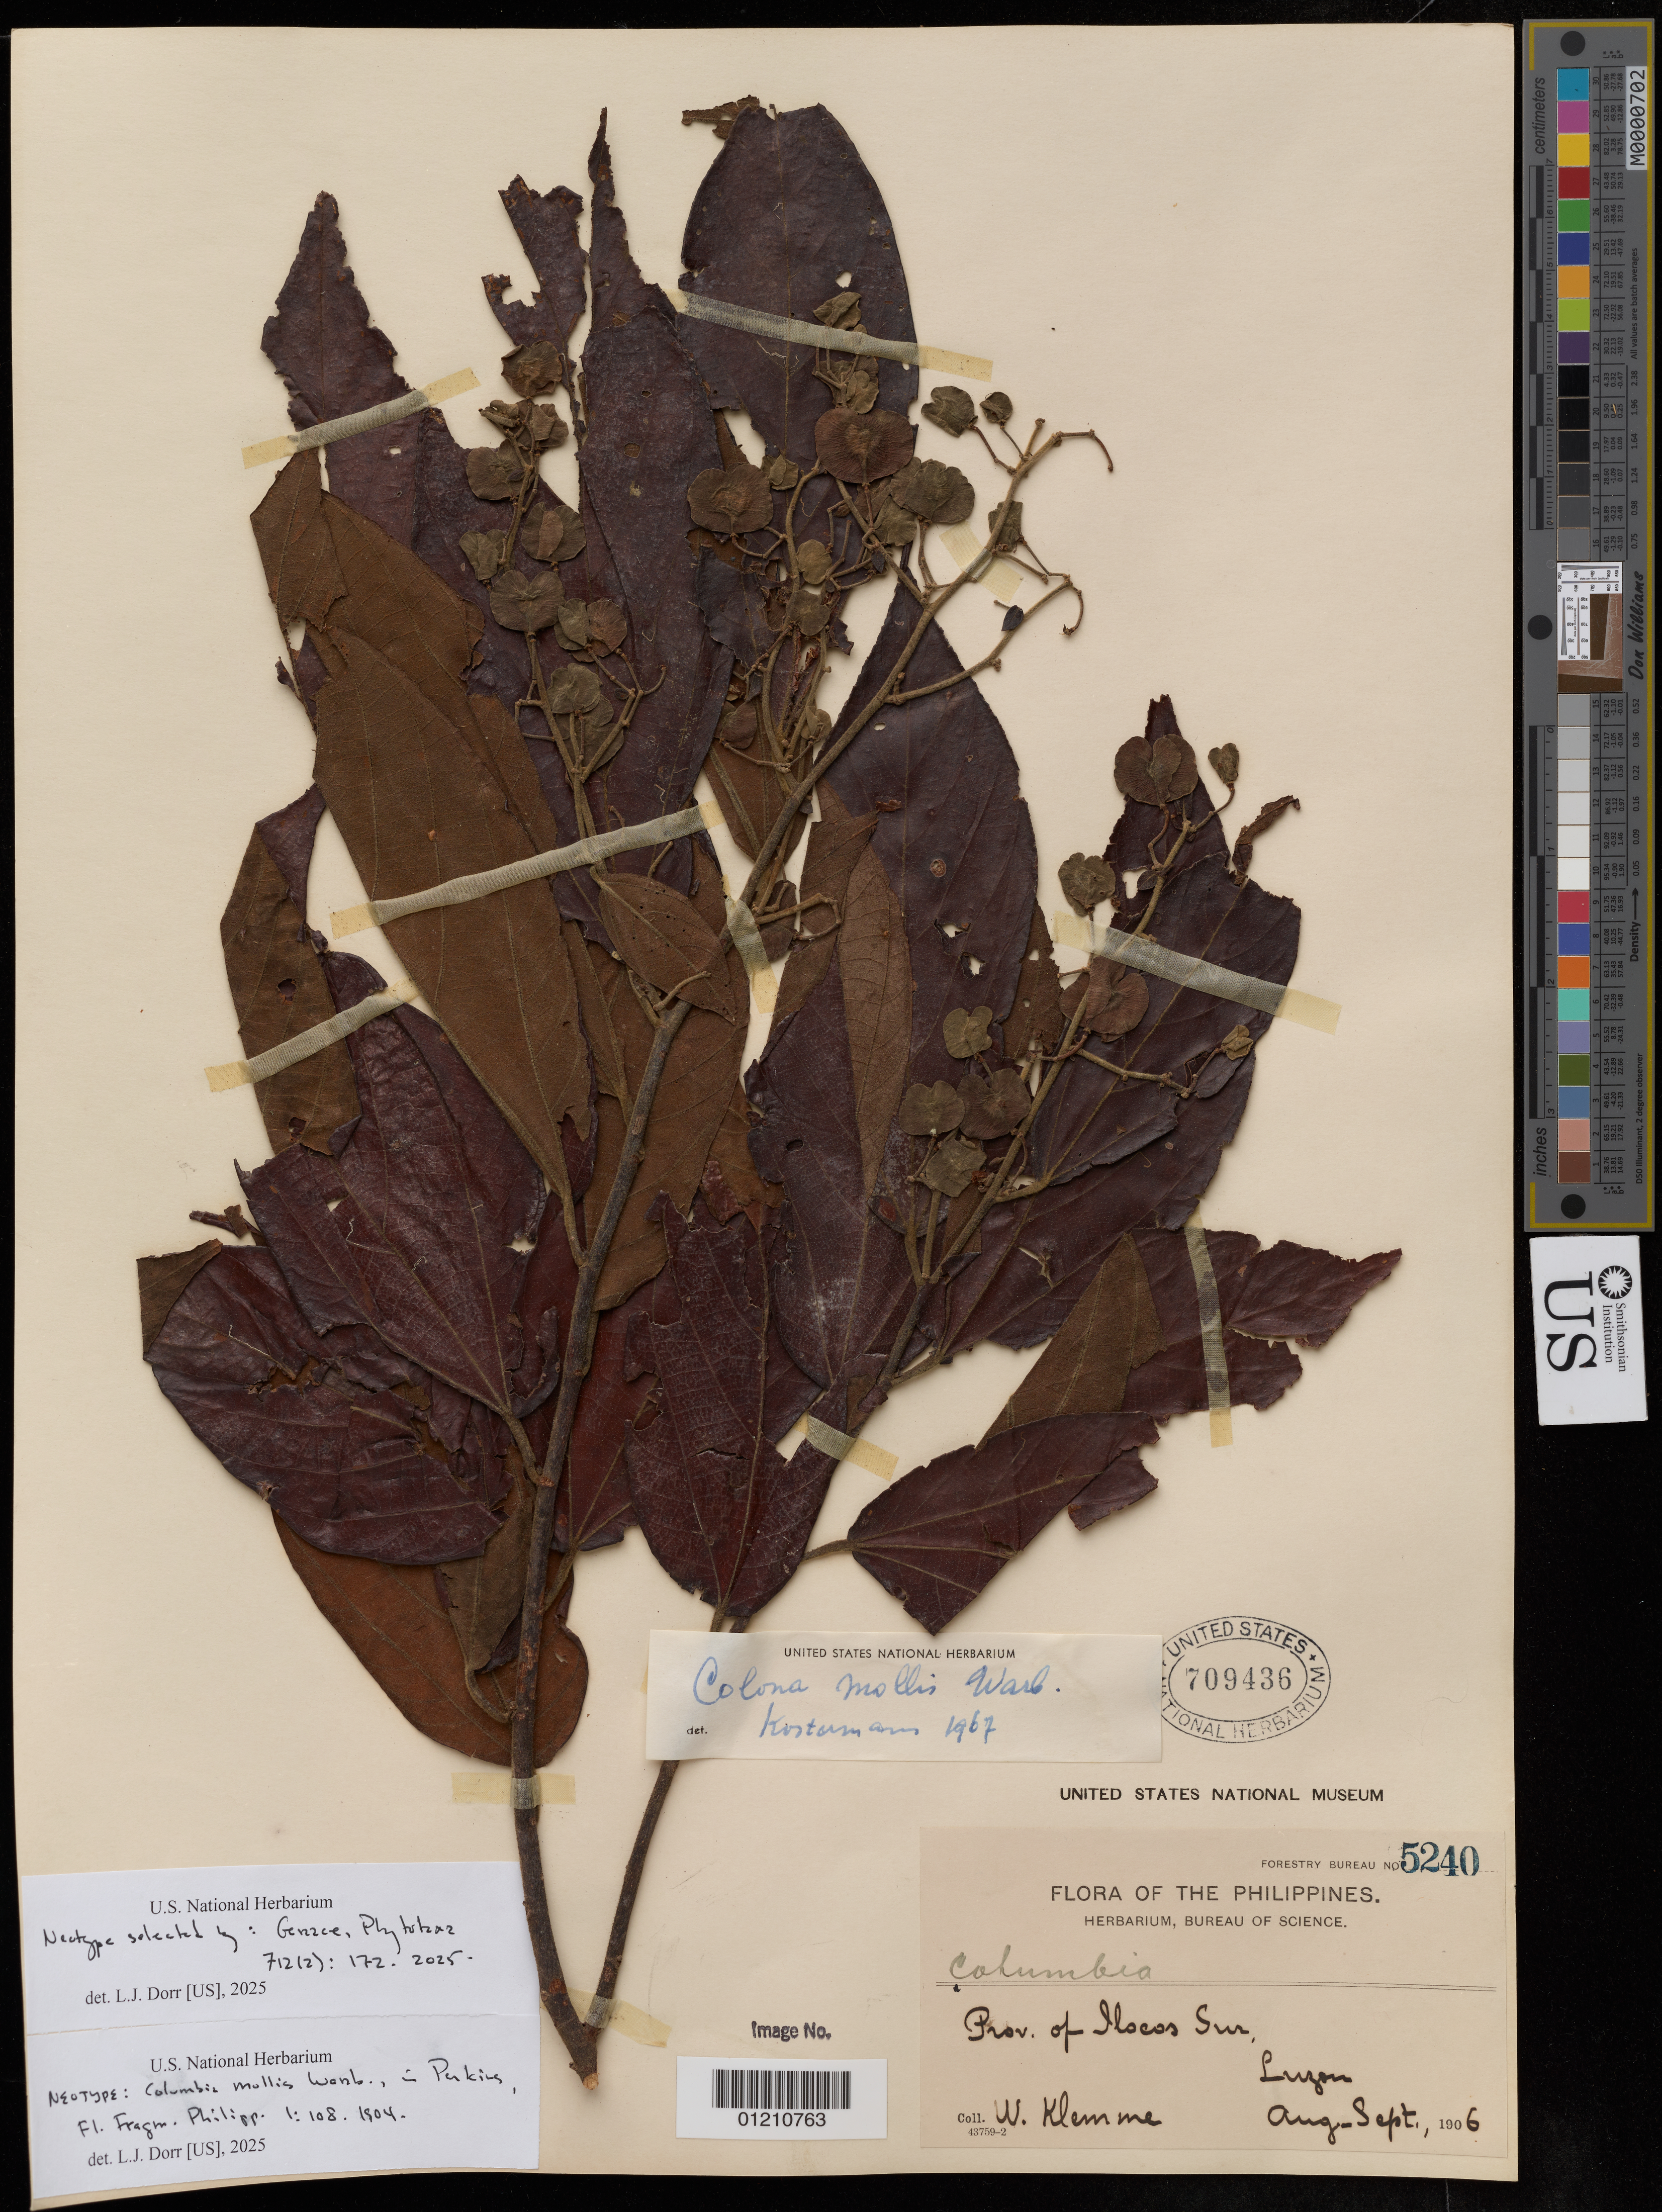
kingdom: Plantae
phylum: Tracheophyta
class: Magnoliopsida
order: Malvales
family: Malvaceae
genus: Columbia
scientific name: Columbia mollis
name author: Warb.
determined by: Dorr, Laurence J., Curator (BOT), Smithsonian Institution - National Museum of Natural History (UNITED STATES)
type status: Neotype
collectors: W. Klemme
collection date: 1906-08/1906-09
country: Philippines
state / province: Ilocos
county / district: Ilocos Sur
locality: Luzon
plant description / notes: Neotype selected by: Gerace, Phytotaxa 712(2): 172. 2025 (Dorr, L.J., US 2025) DOI: 10.11646/phytotaxa.712.2.6; Transcribed by digital volunteers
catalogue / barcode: US 709436